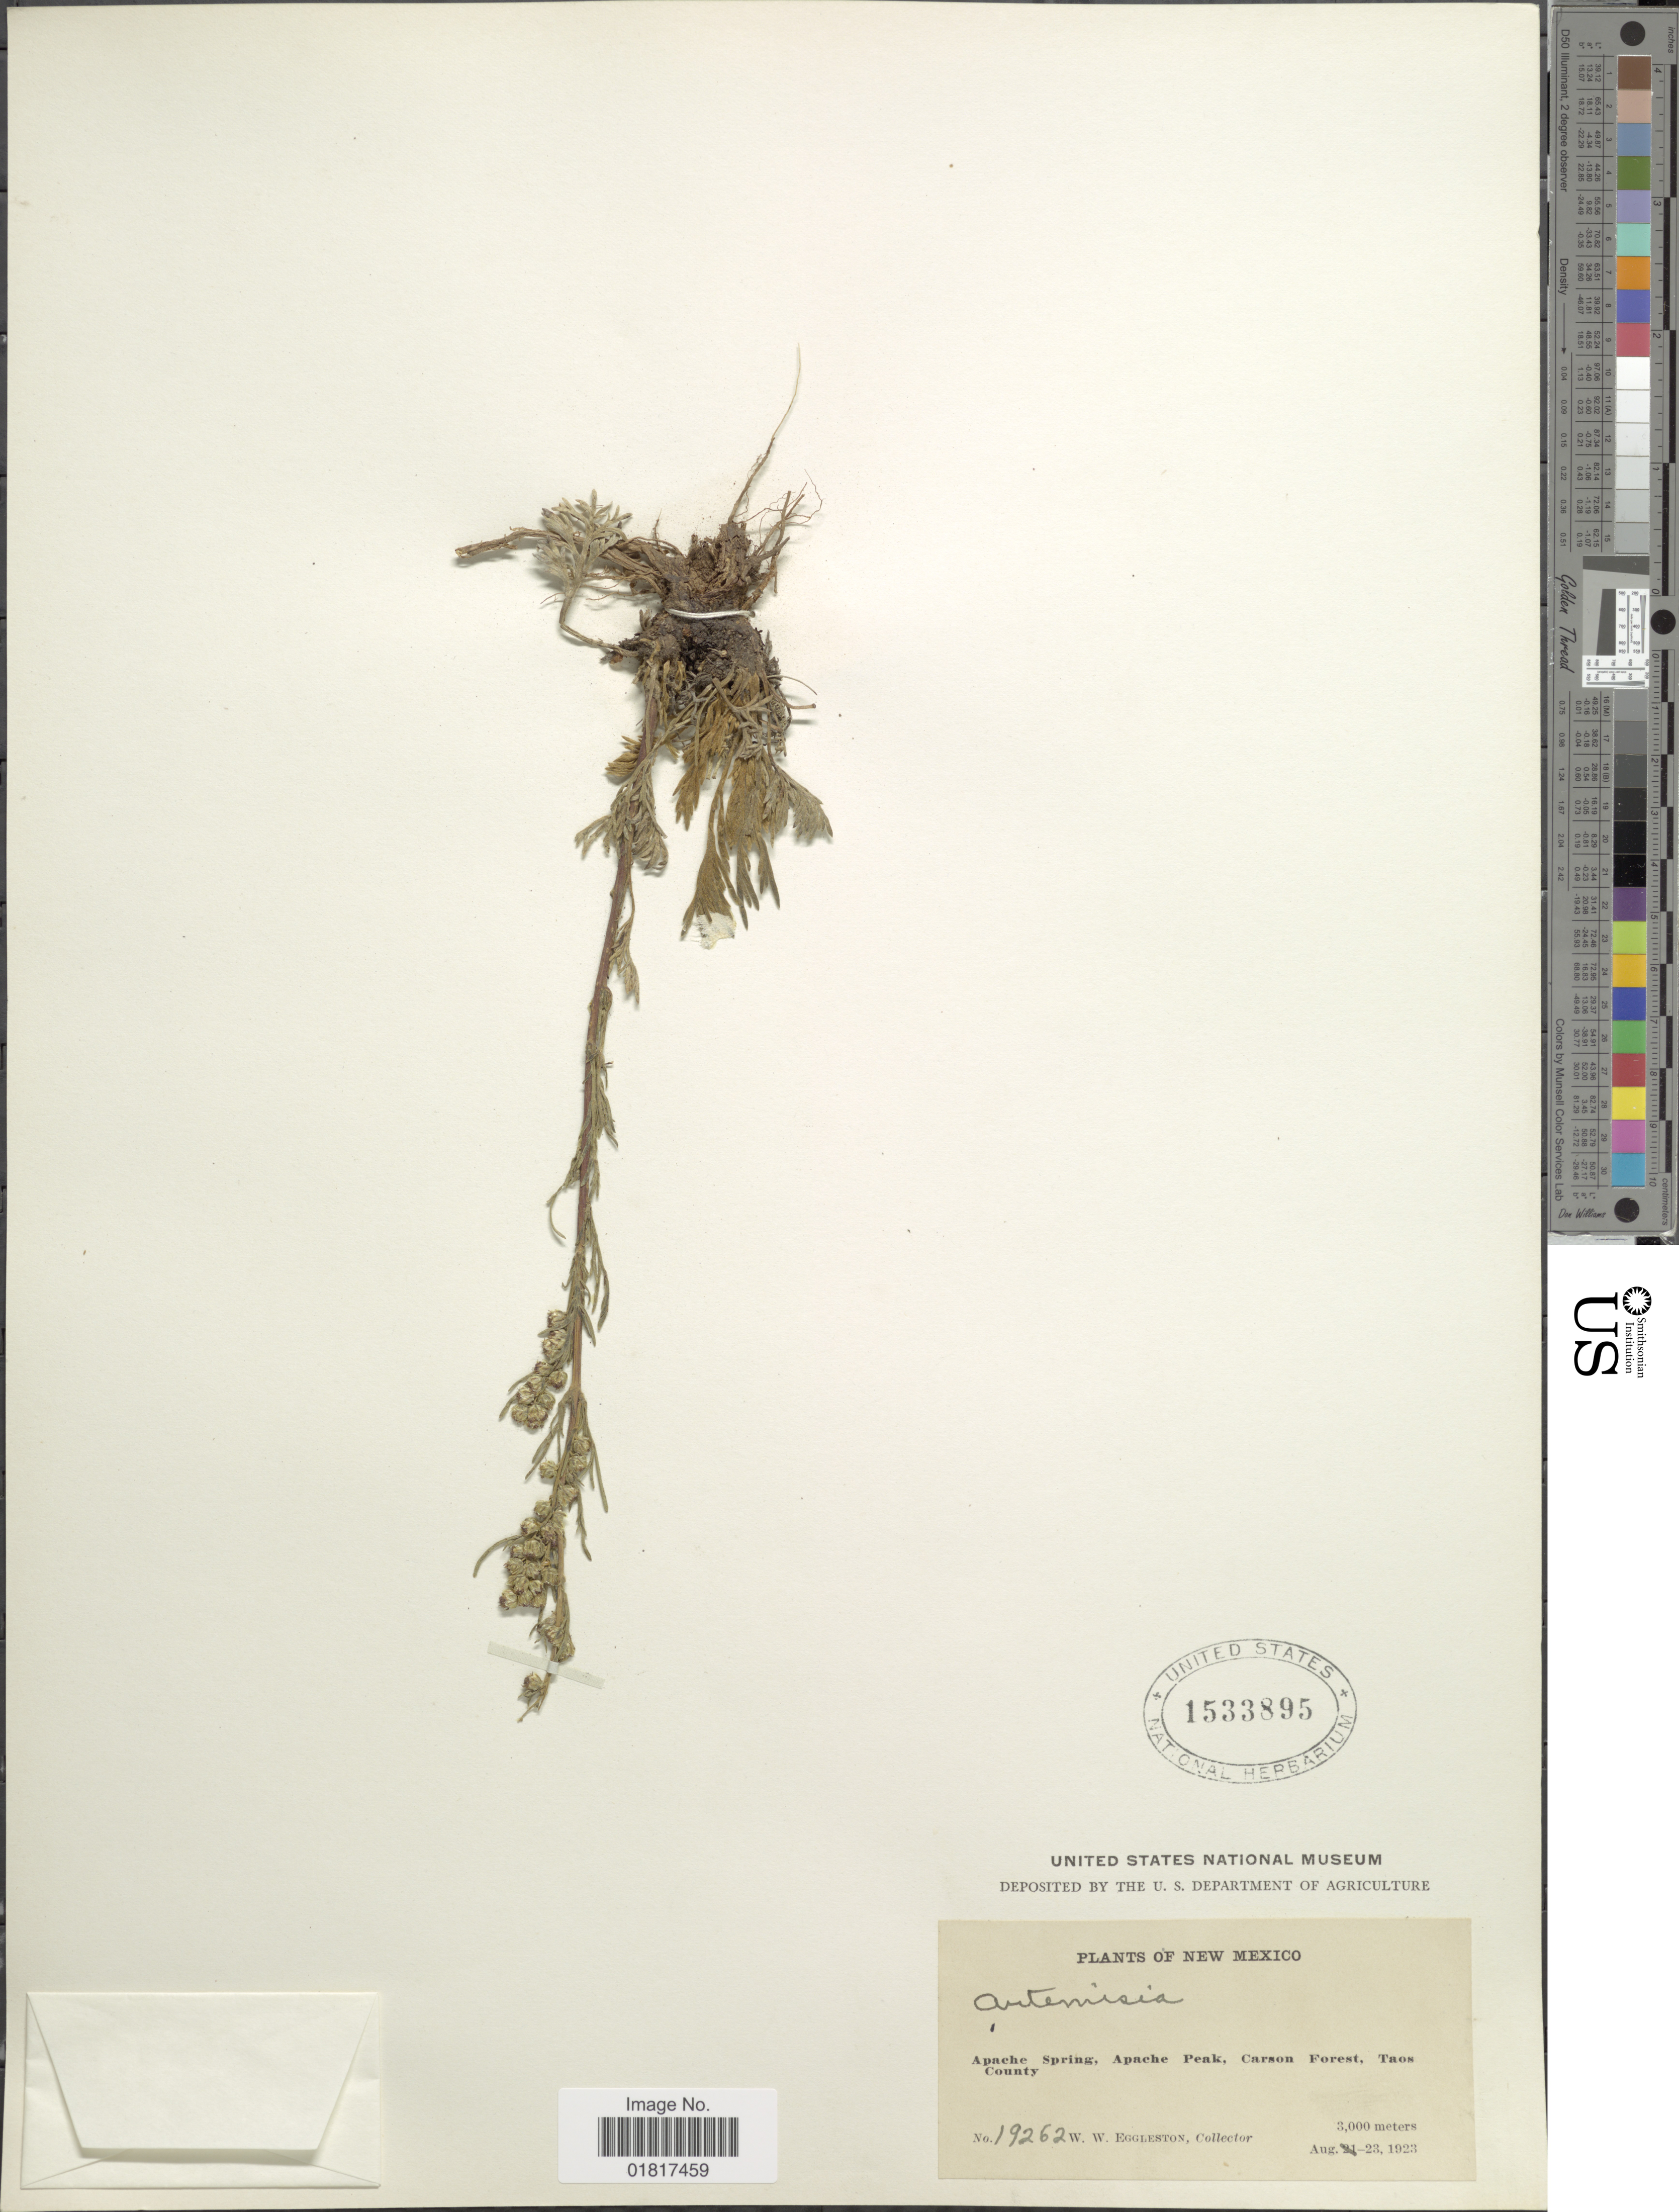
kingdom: Plantae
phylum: Tracheophyta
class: Magnoliopsida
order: Asterales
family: Asteraceae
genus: Artemisia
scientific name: Artemisia sp.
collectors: W. W. Eggleston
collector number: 19262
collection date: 1923-08-23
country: United States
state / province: New Mexico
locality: Apache Spring, Apache Peak, Carson Forest, Taos County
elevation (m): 3000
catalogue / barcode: US 1533895